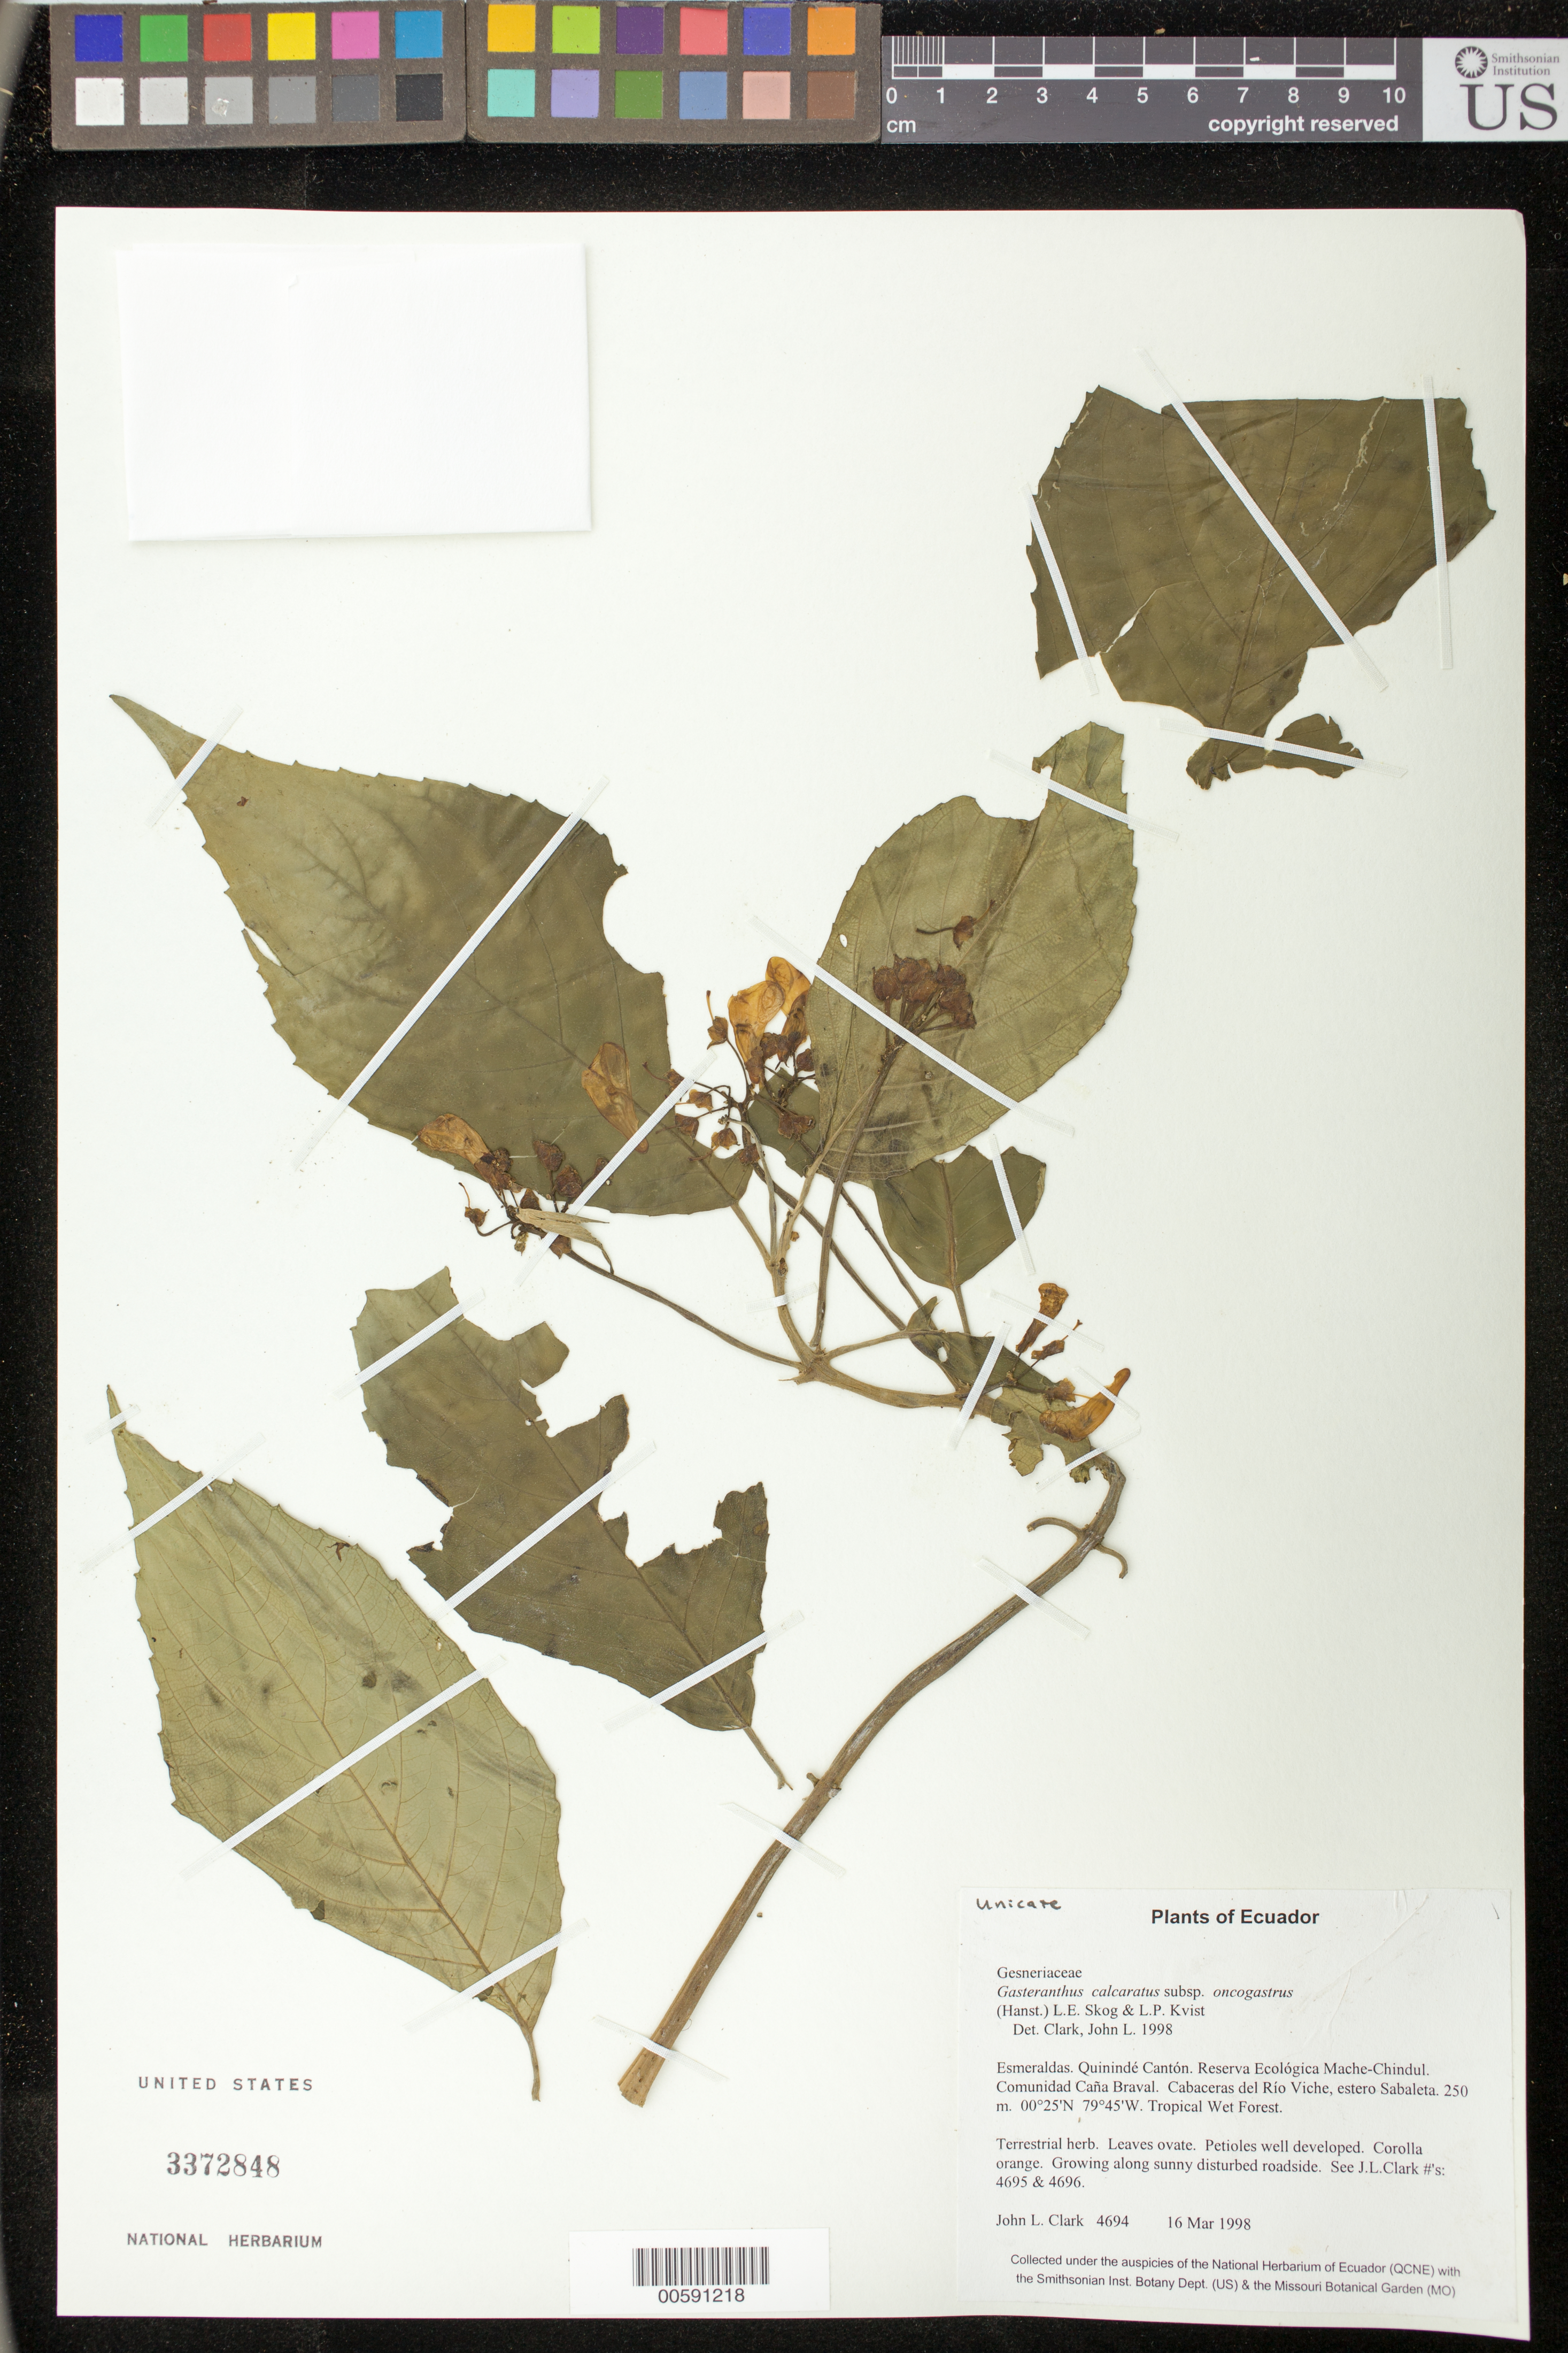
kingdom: Plantae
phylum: Tracheophyta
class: Magnoliopsida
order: Lamiales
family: Gesneriaceae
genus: Sinningia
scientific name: Sinningia incarnata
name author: (Aubl.) D.L. Denham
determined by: Clark, J. L., (SEL), The Marie Selby Botanical Garden (UNITED STATES)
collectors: J. L. Clark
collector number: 4694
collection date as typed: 16 Mar 1998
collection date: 1998-03-16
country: Ecuador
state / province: Esmeraldas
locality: Quinindé Cantón. Reserva Ecológica Mache-Chindul. Comunidad Caña Braval. Cabaceras del Río Viche, estero Sabaleta.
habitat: Tropical Wet Forest. Growing along sunny disturbed roadside.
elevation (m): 250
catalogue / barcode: US 3372848